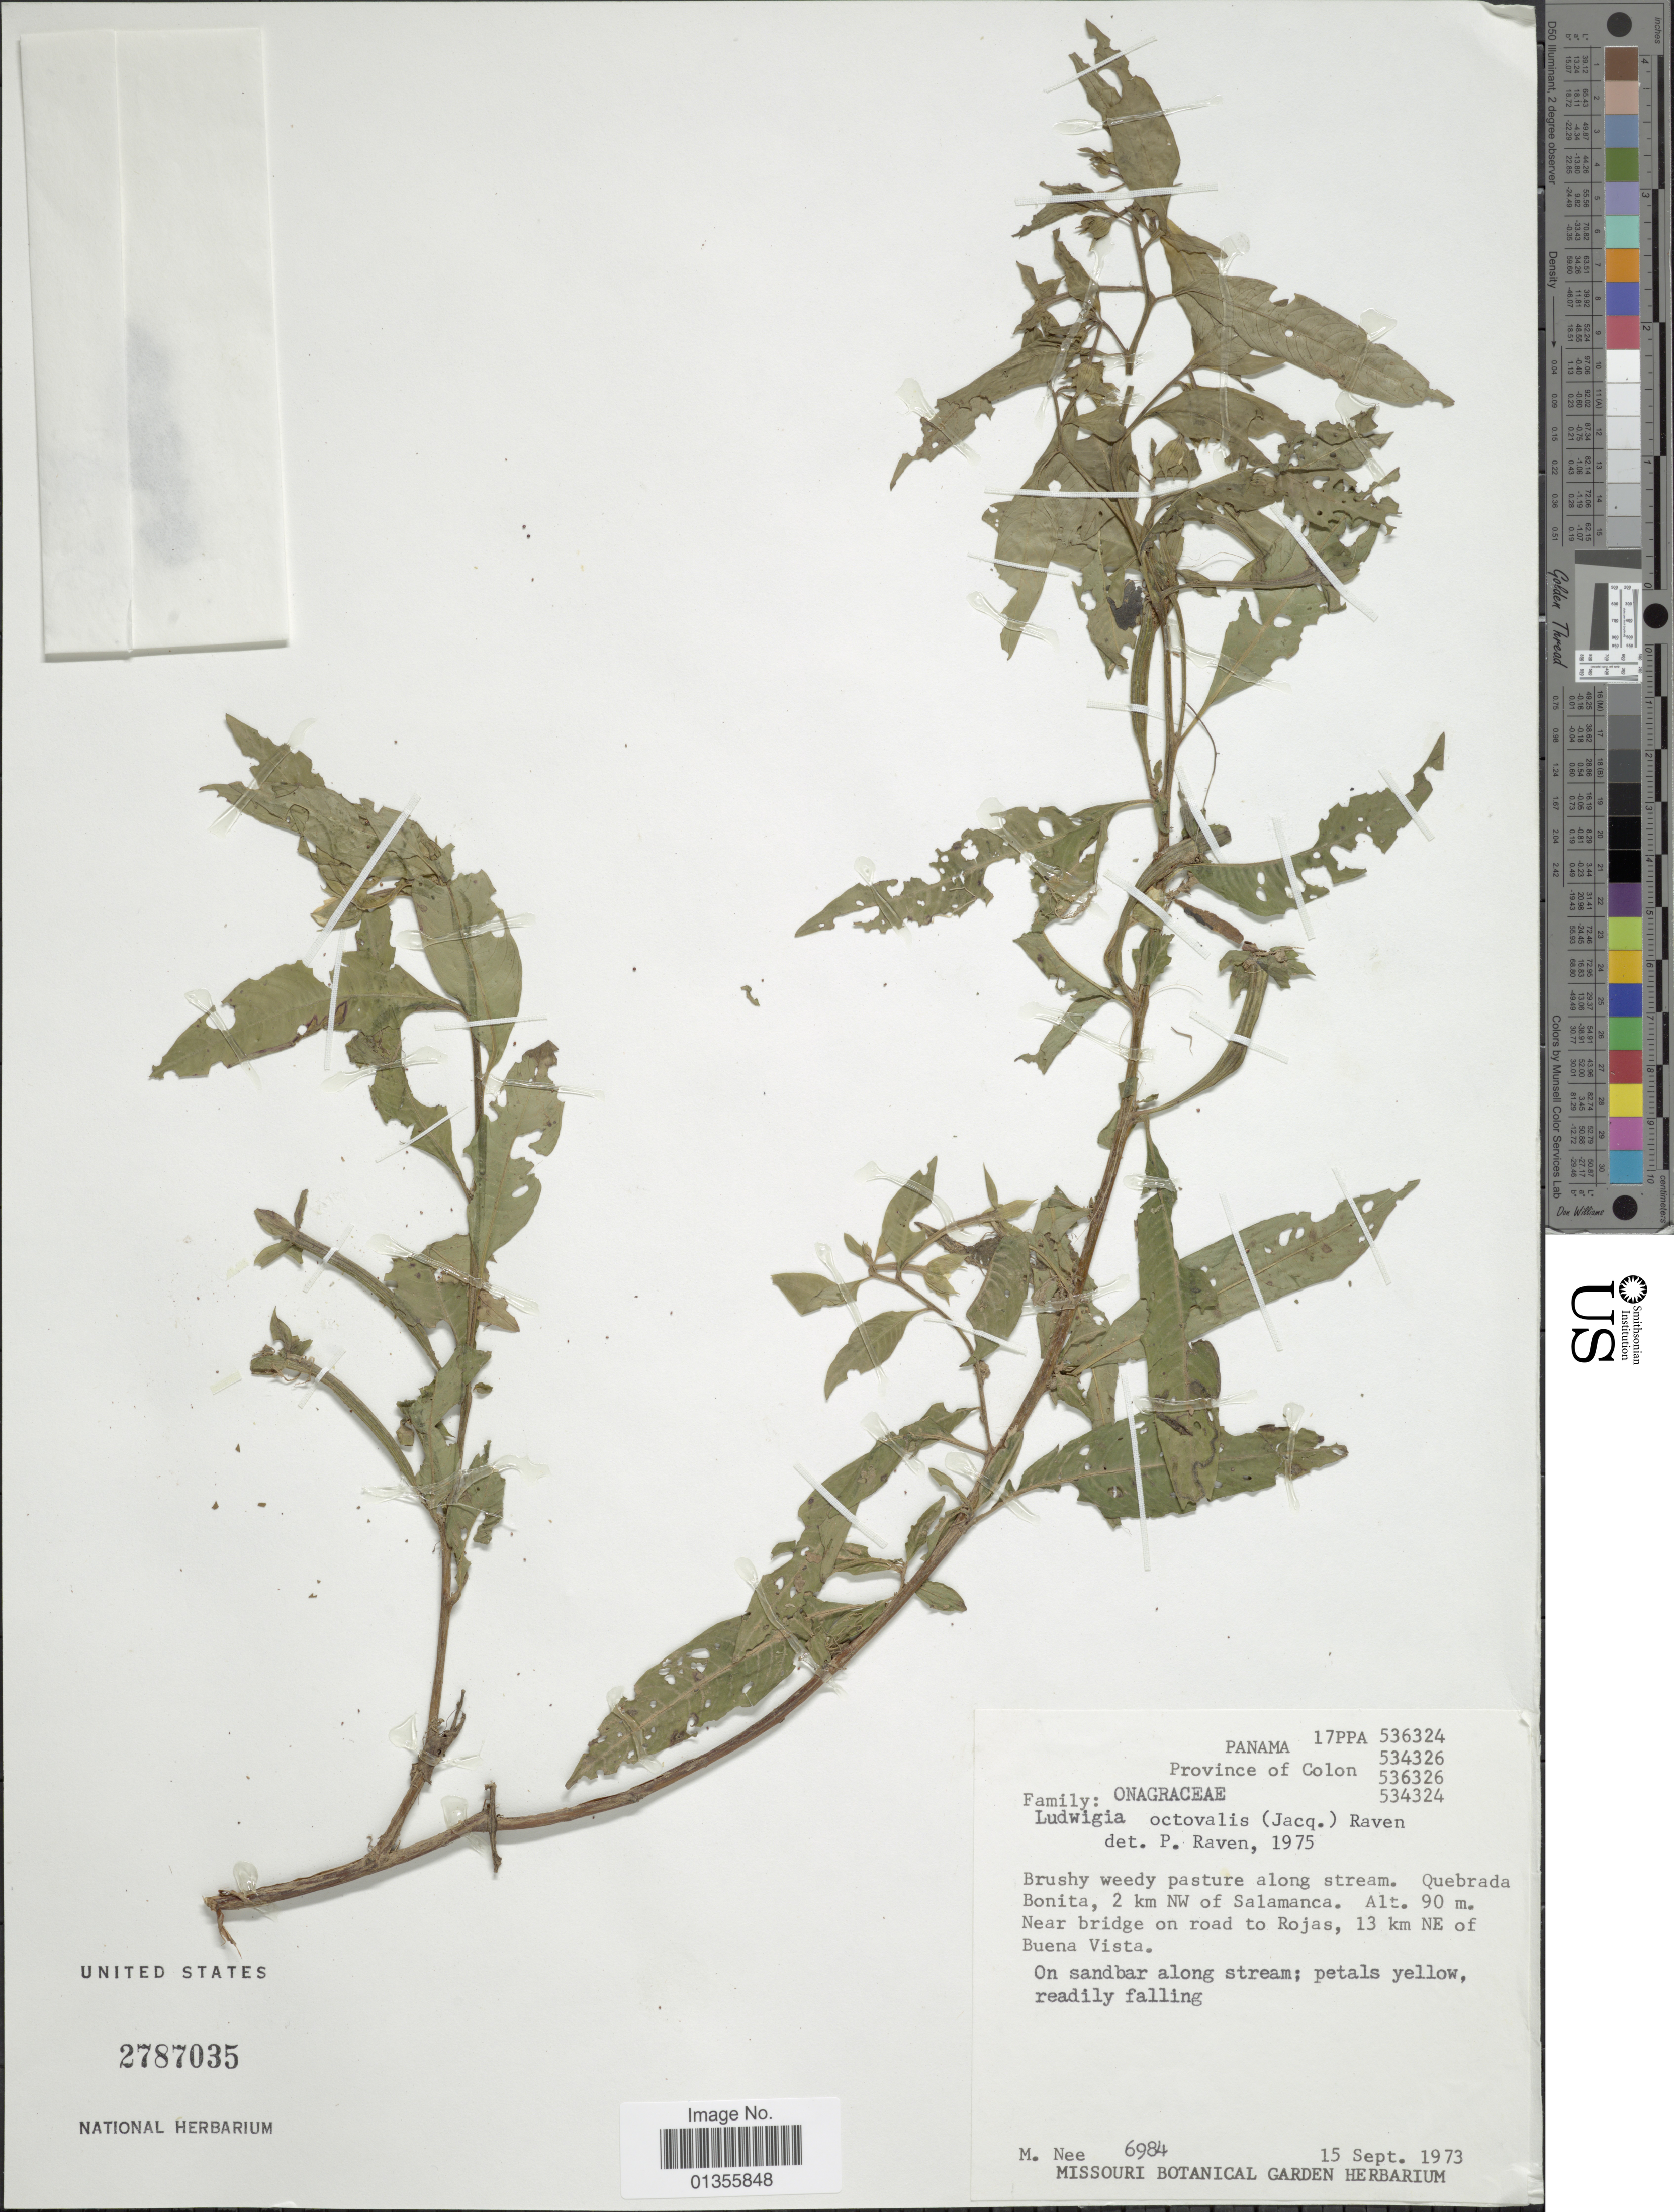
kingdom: Plantae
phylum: Tracheophyta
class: Magnoliopsida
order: Myrtales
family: Onagraceae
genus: Ludwigia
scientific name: Ludwigia octovalvis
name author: (Jacq.) P.H. Raven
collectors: M. Nee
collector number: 6984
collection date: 1973-09-15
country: Panama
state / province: Colón / Panamá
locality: Quebrada Bonita, 2 km NW of Salamanca. Near bridge on road to Rojas, 13 km NE of Buena Vista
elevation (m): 90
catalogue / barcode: US 2787035